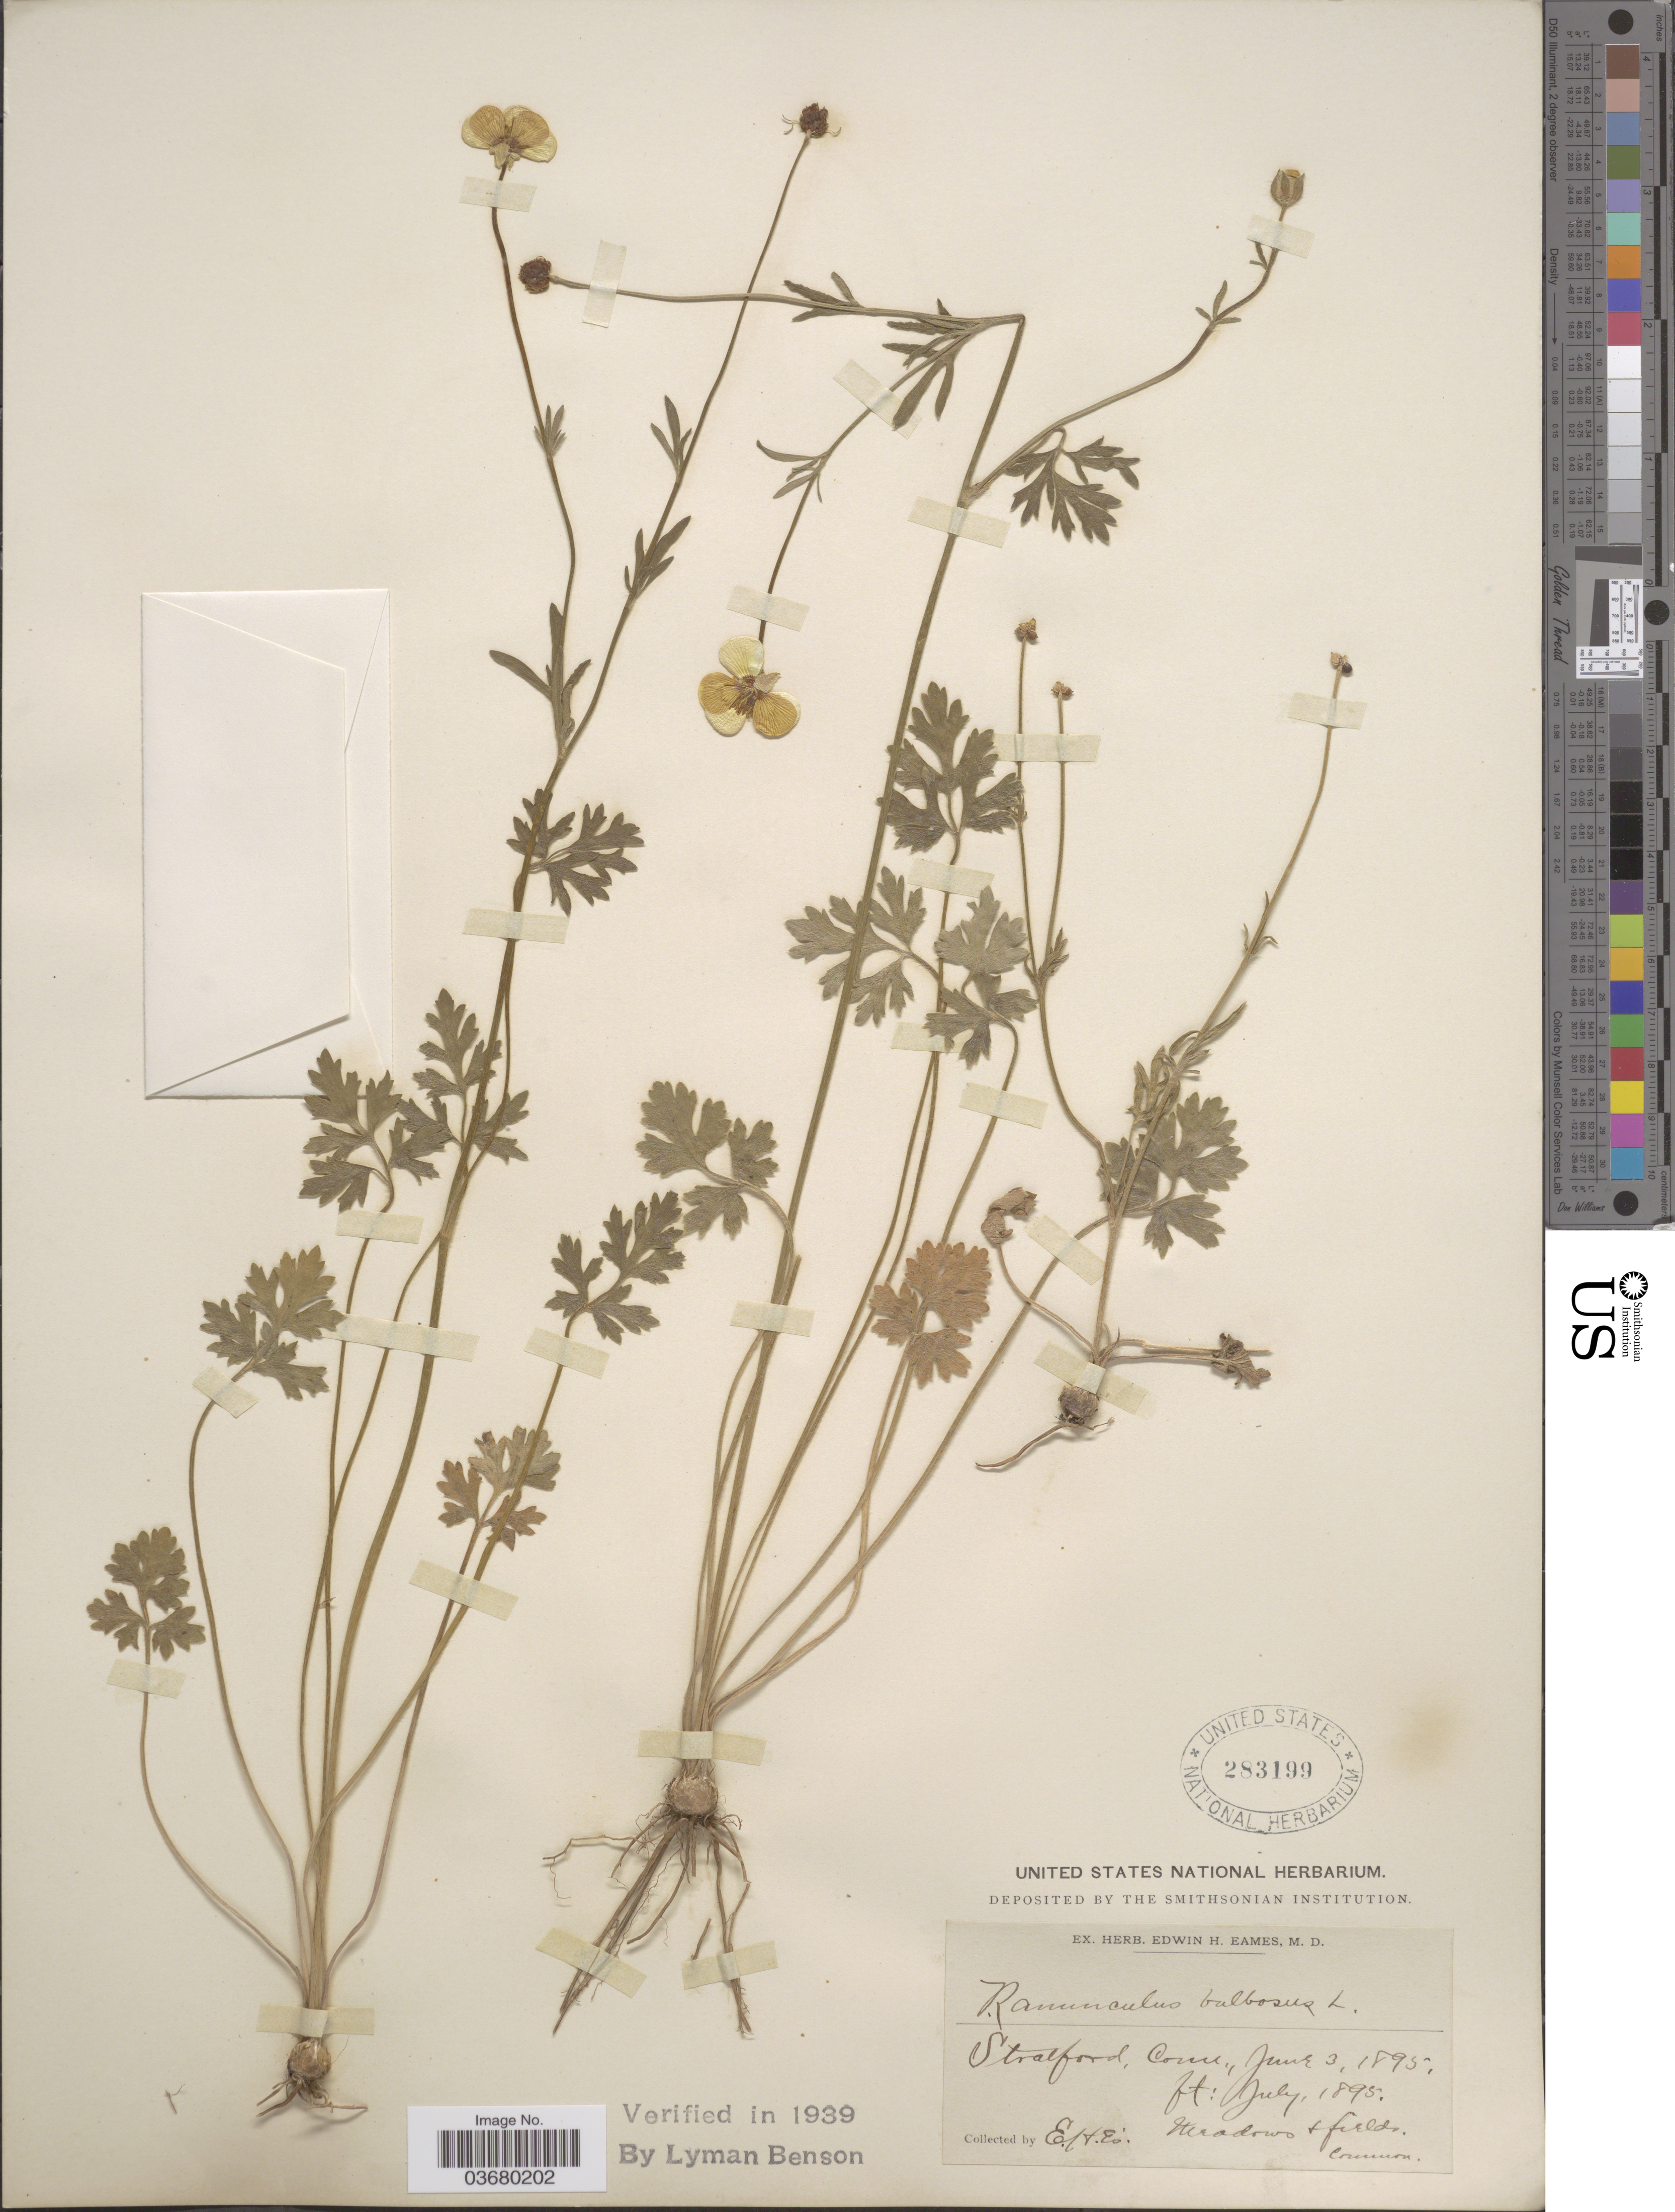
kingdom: Plantae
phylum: Tracheophyta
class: Magnoliopsida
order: Ranunculales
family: Ranunculaceae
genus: Ranunculus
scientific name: Ranunculus bulbosus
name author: L.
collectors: E. H. Eames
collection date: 1895-06-03/1895-07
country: United States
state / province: Connecticut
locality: Stratford.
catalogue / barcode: US 283199